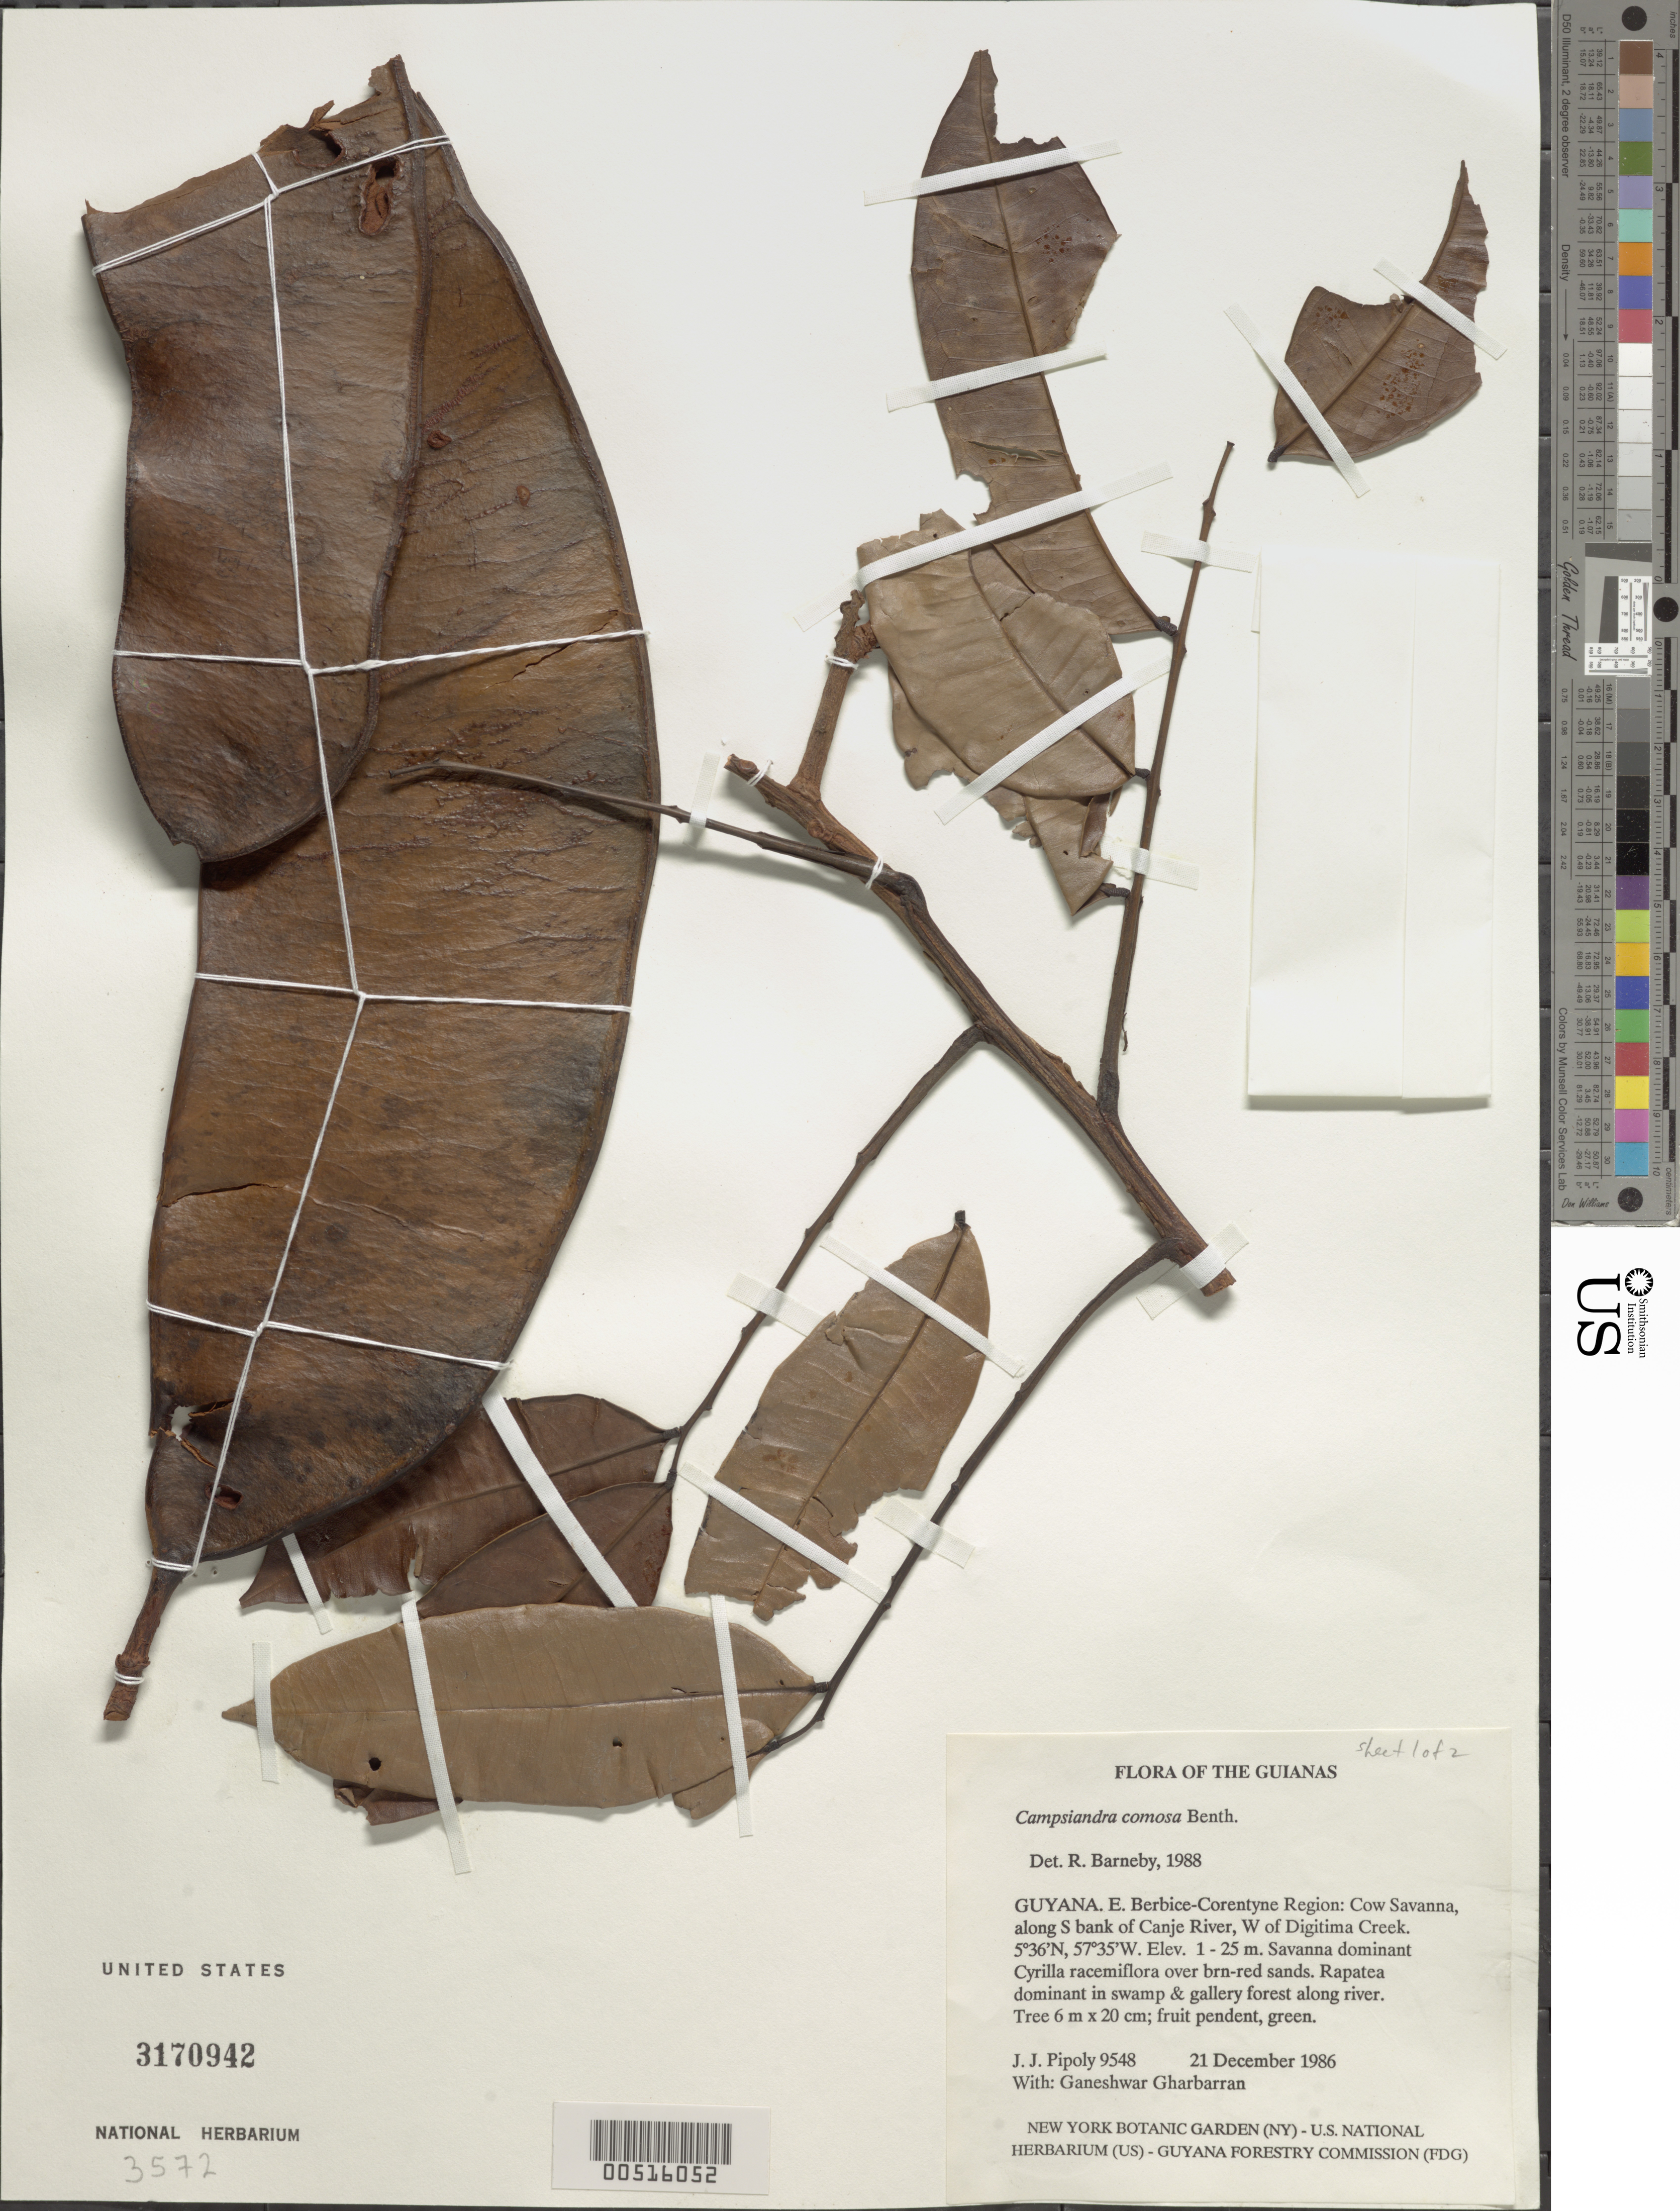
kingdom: Plantae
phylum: Tracheophyta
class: Magnoliopsida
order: Fabales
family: Fabaceae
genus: Campsiandra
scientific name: Campsiandra comosa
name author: Benth.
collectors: J. J. Pipoly & G. Gharbarran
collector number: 9548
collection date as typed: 21 Dec 1986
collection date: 1986-12-21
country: Guyana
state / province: E. Berbice-Corentyne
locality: Cow savanna, along s bank of canje river, w of digitima creek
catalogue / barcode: US 3170942